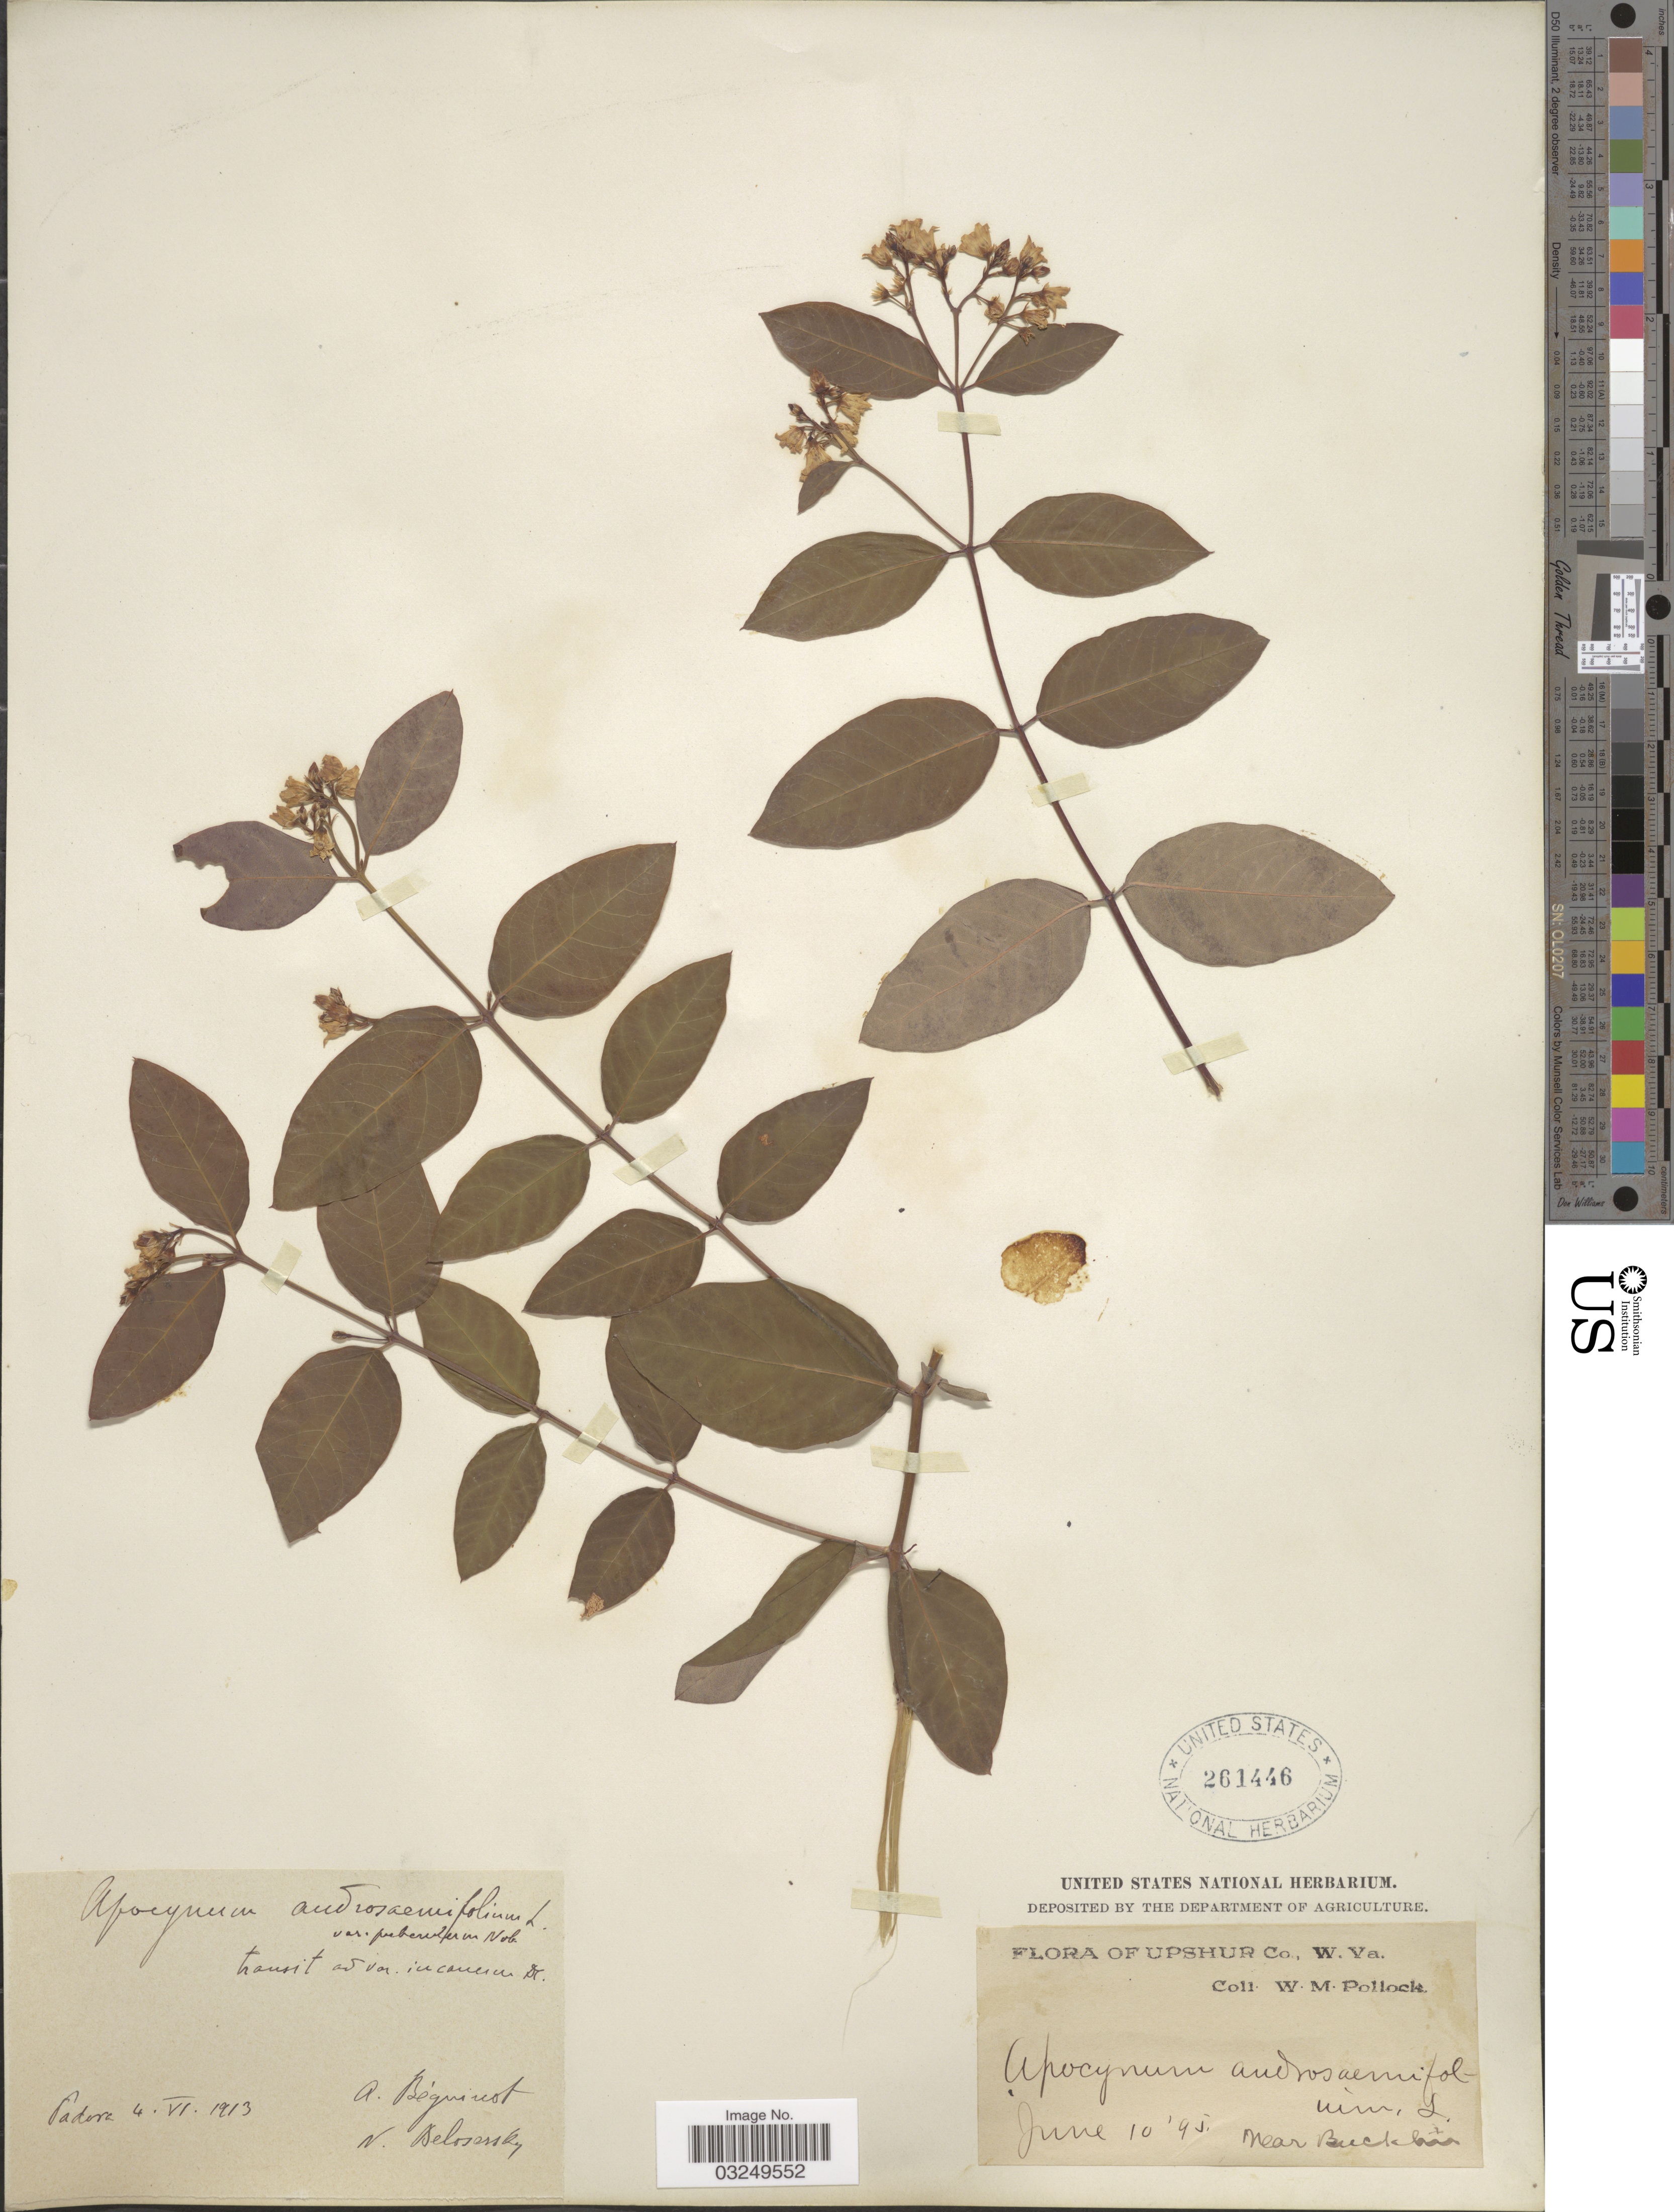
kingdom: Plantae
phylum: Tracheophyta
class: Magnoliopsida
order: Gentianales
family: Apocynaceae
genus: Apocynum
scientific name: Apocynum androsaemifolium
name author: L.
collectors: W. M. Pollock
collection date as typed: Transcribed d/m/y: 10/6/95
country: United States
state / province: West Virginia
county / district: Upshur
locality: W. Va. Near Buckin.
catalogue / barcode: US 261446